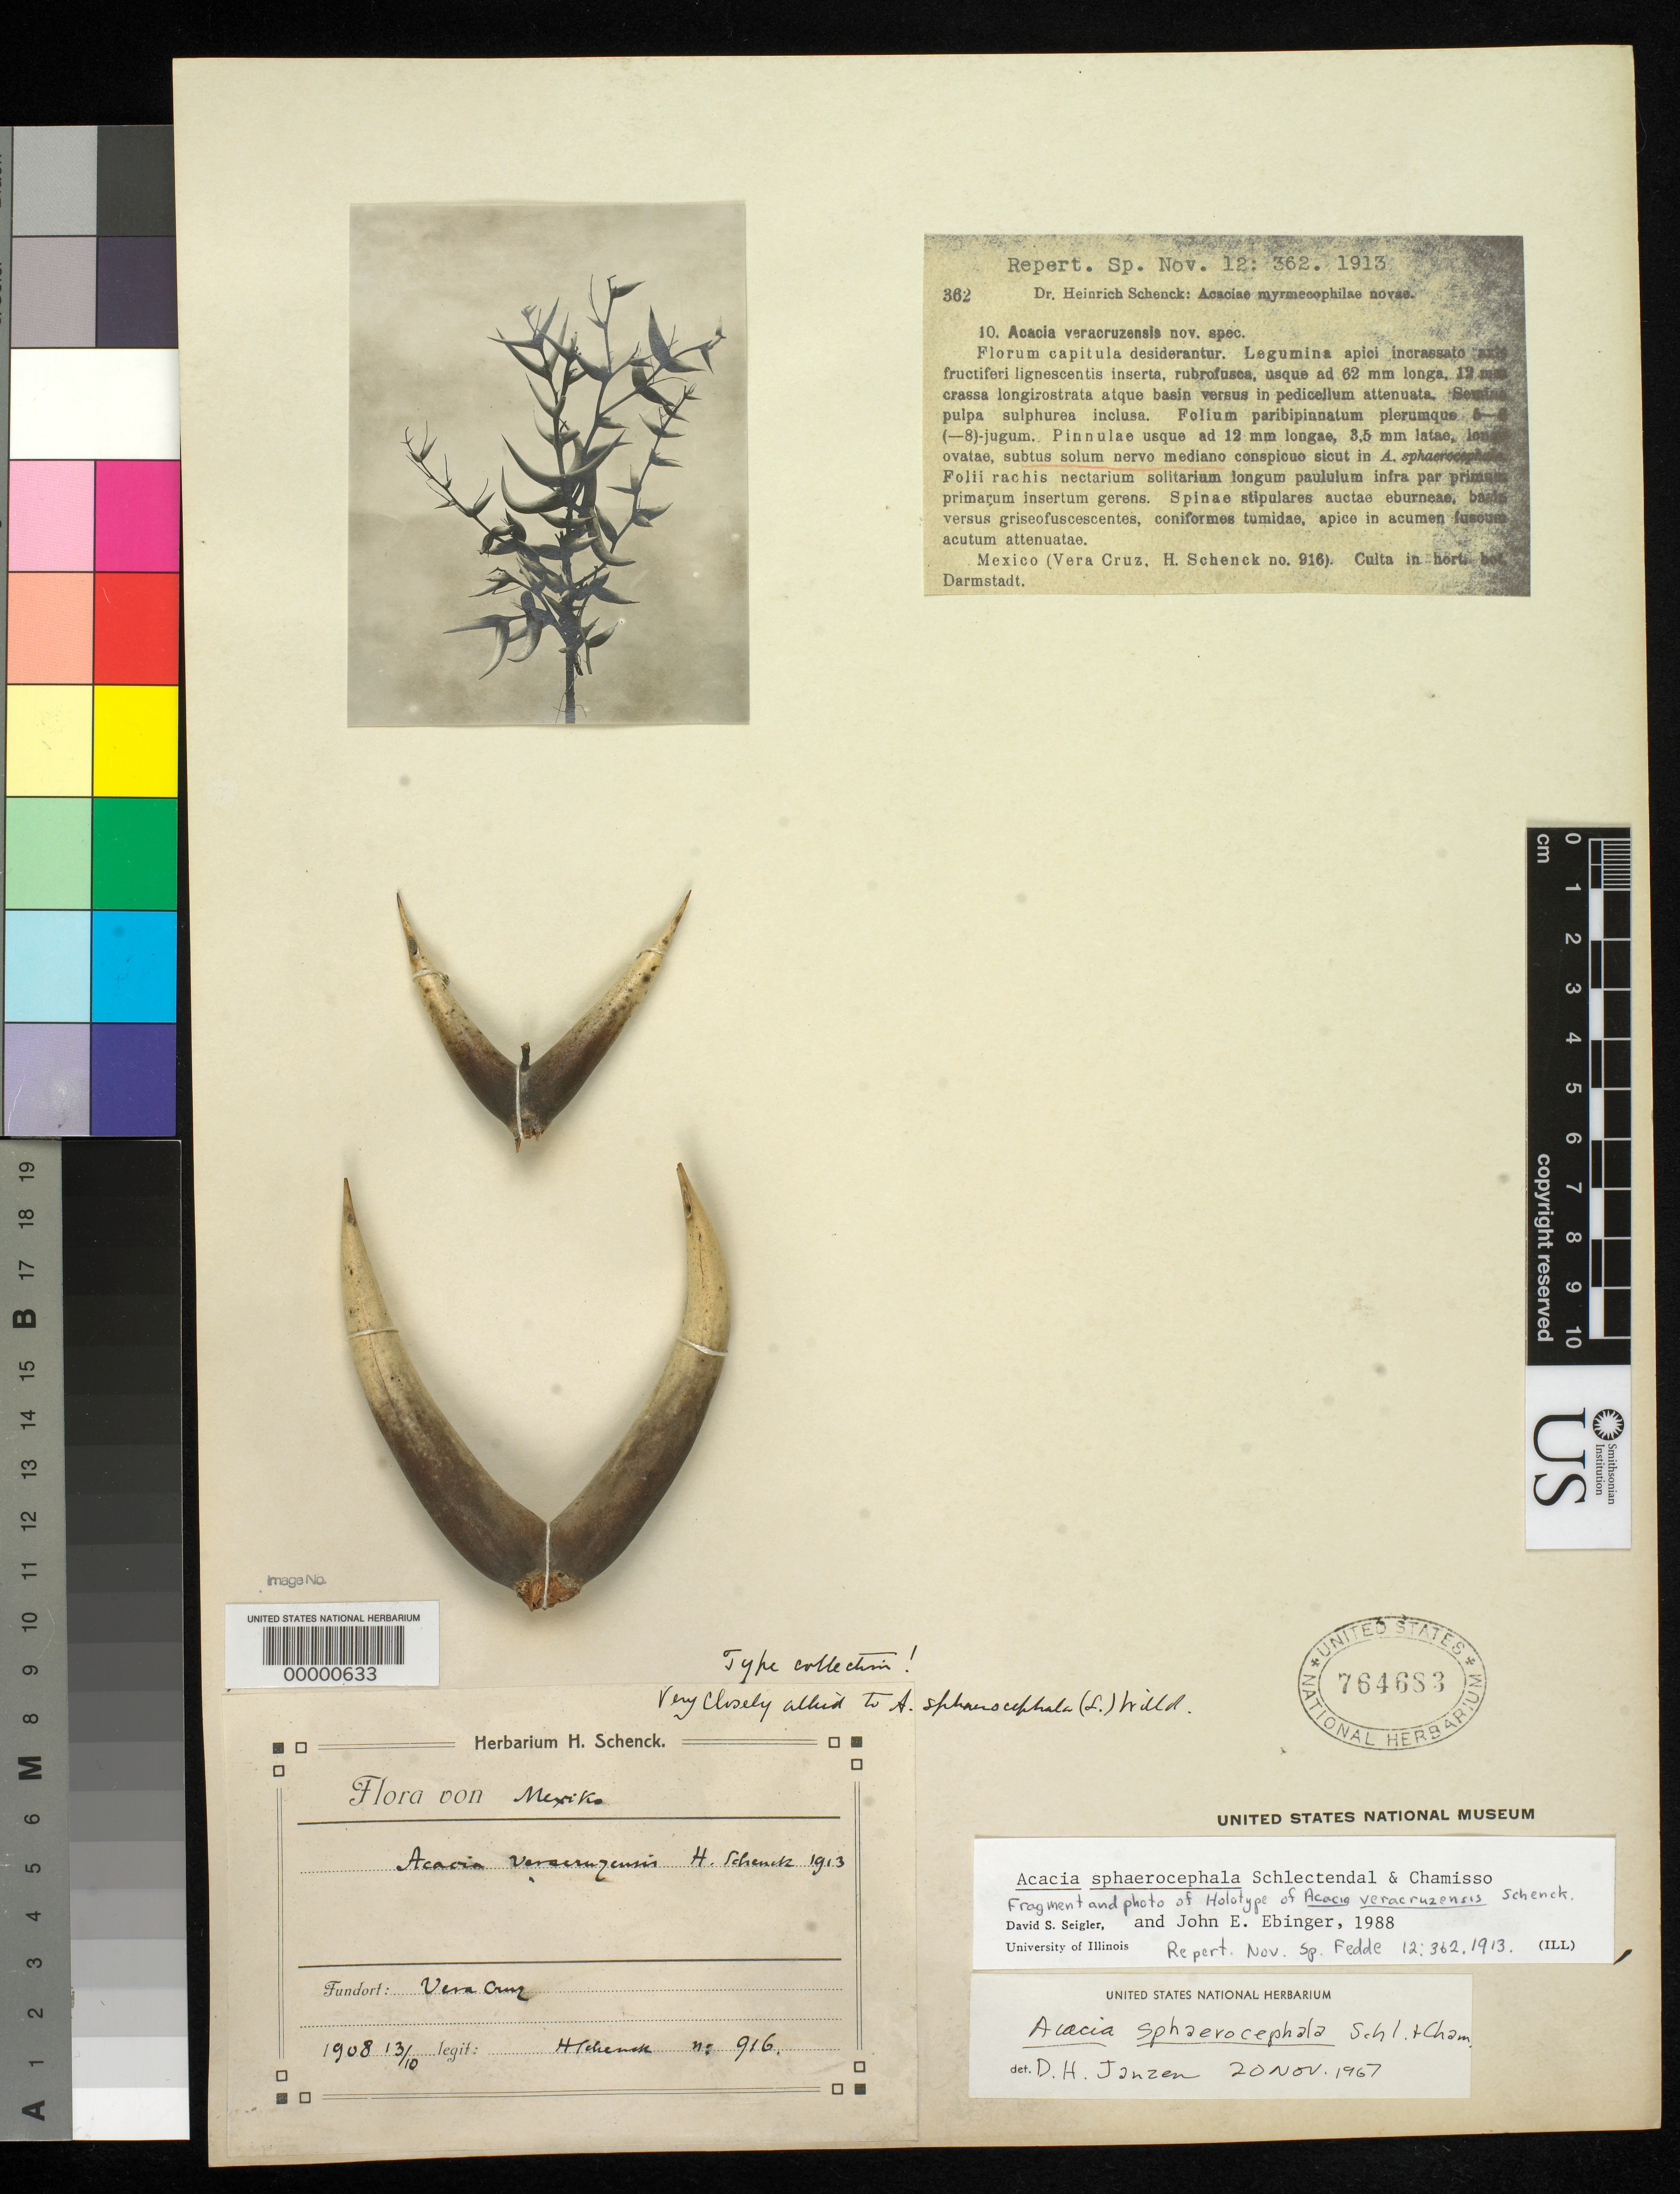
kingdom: Plantae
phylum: Tracheophyta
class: Magnoliopsida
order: Fabales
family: Fabaceae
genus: Acacia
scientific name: Acacia veracruzensis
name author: Schenck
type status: Type Fragment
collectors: J. Schenck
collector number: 916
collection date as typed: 1908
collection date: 1908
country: Mexico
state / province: Veracruz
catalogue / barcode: US 764683